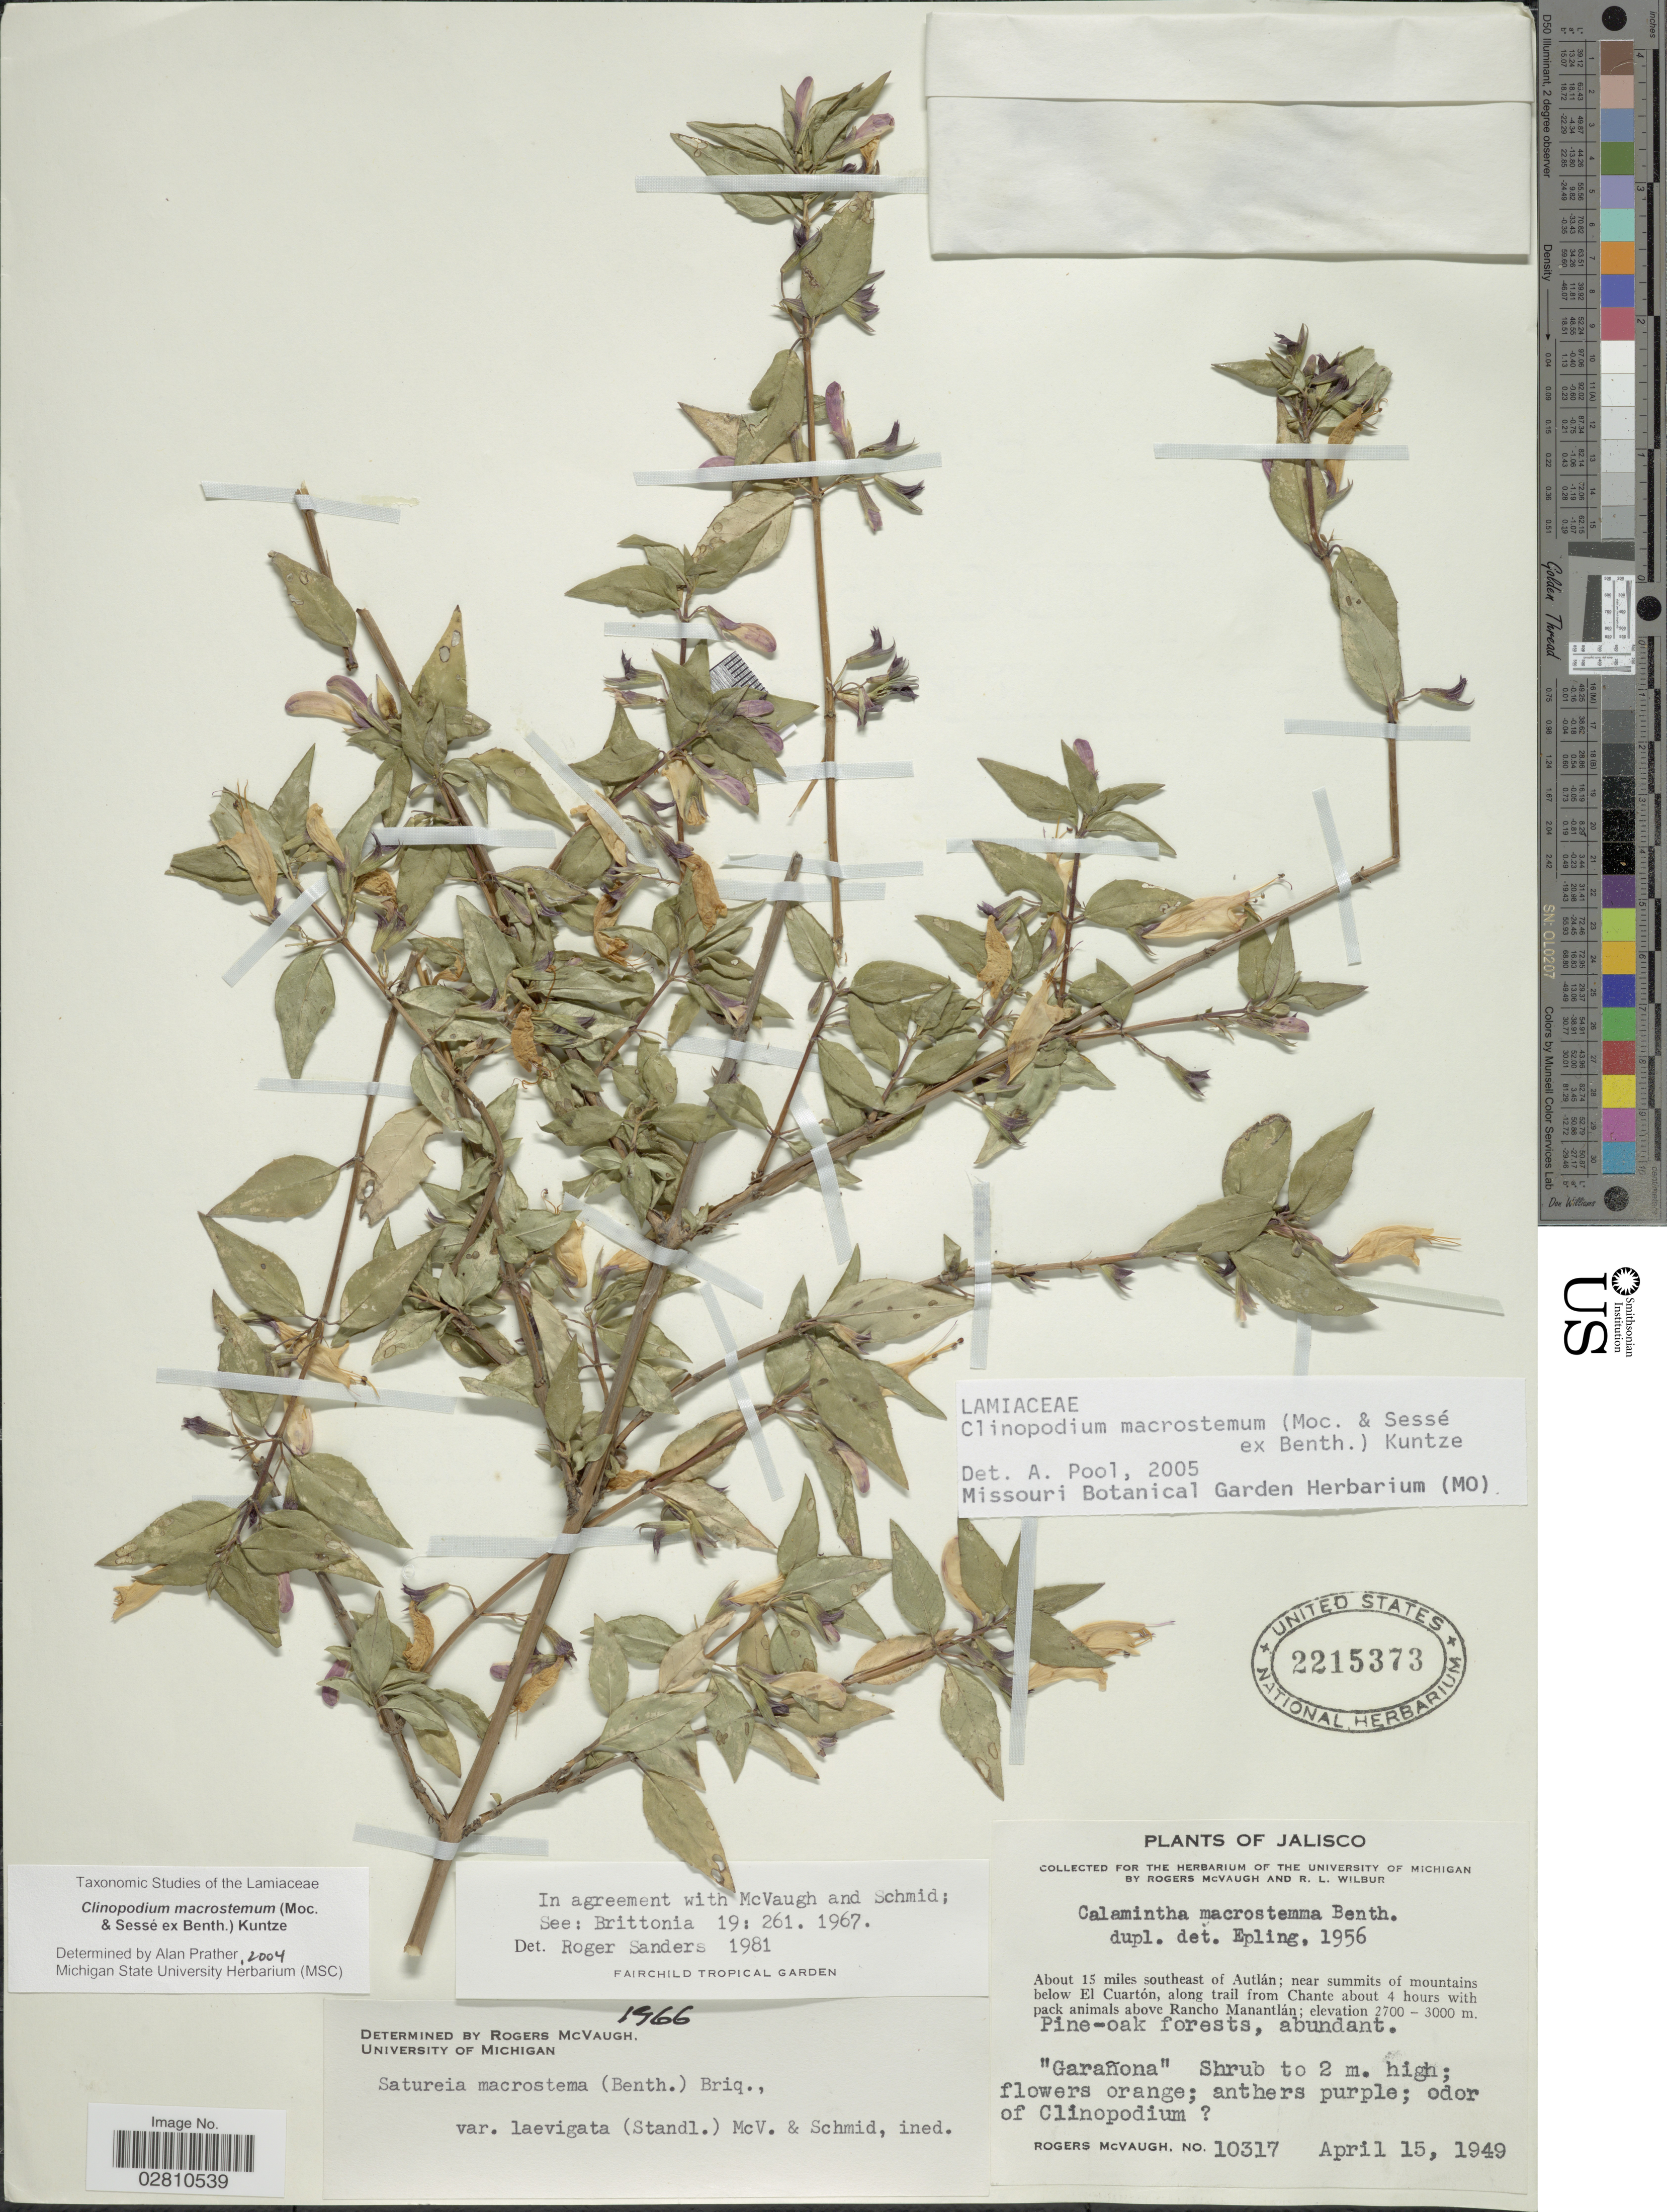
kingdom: Plantae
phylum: Tracheophyta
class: Magnoliopsida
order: Lamiales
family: Lamiaceae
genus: Clinopodium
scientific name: Clinopodium macrostemum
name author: (Moc. & Sessé ex Benth.) Kuntze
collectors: R. McVaugh & R. L. Wilbur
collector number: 10317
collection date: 1949-04-15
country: Mexico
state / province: Jalisco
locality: About 15 miles southeast of Autlán; near summits of mountains below El Cuartón, along trail from Chante about 4 hours with pack animals above Rancho Manantlán.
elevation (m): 2700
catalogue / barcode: US 2215373